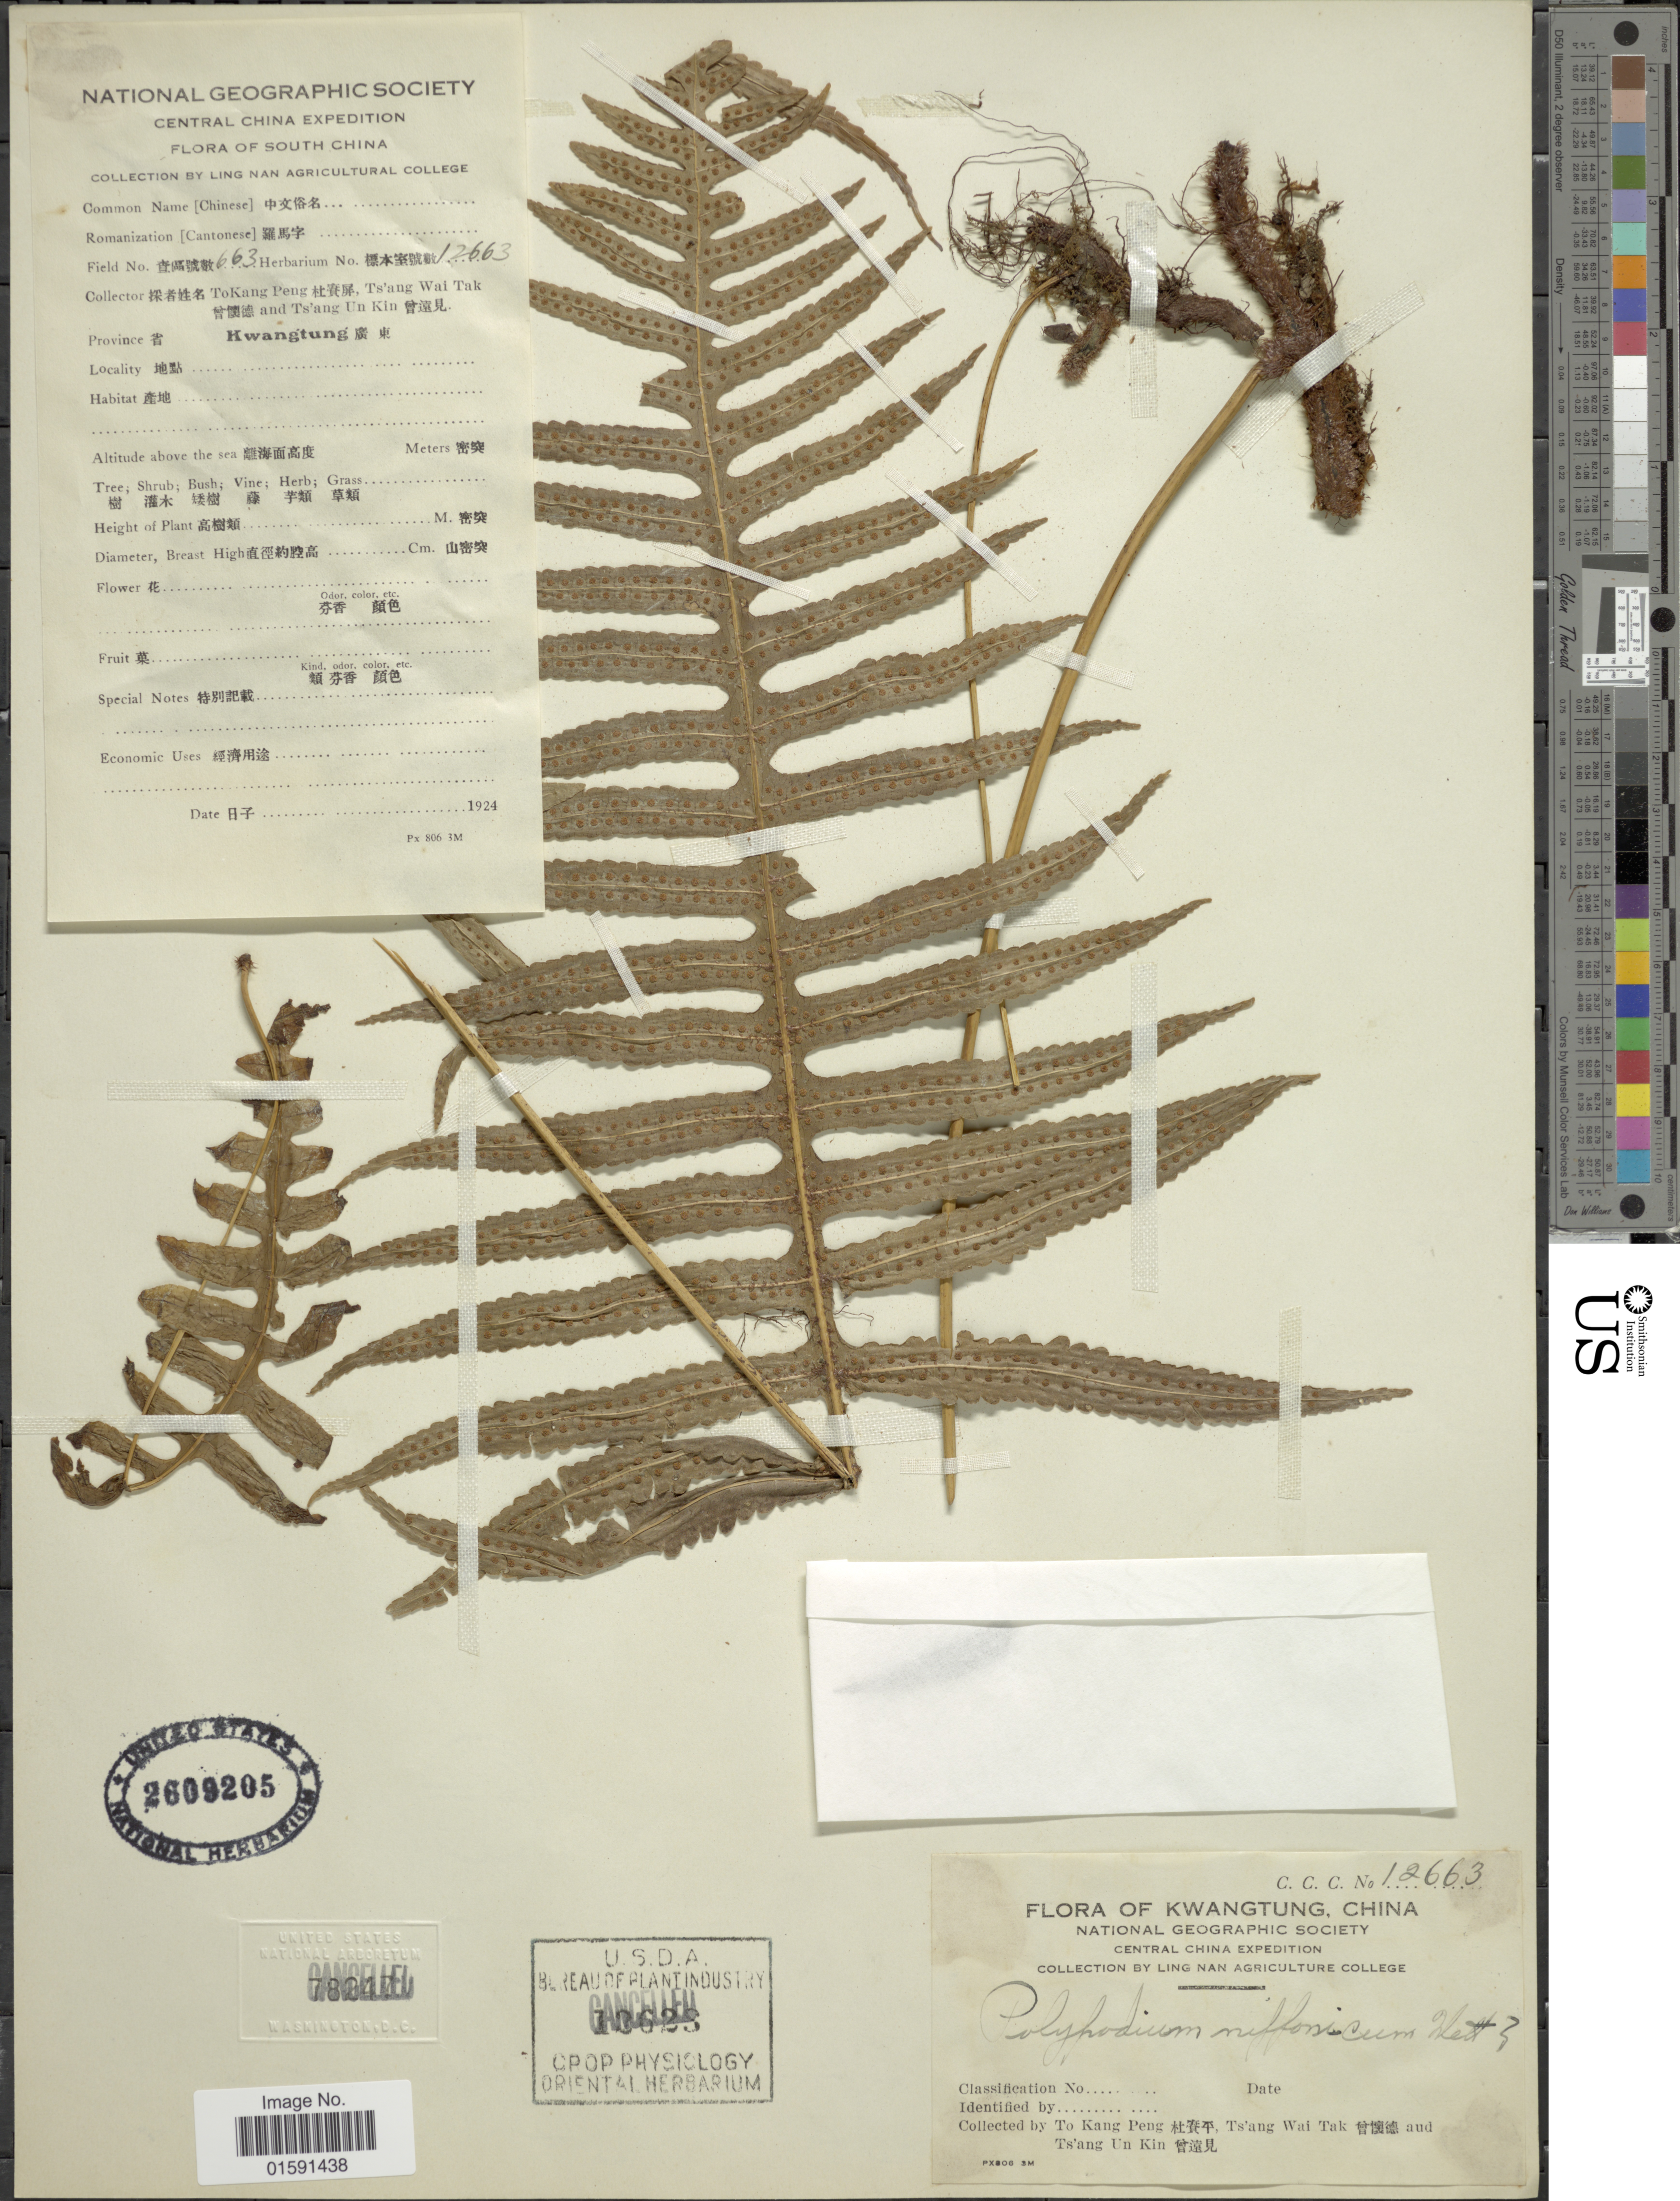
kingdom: Plantae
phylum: Tracheophyta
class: Polypodiopsida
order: Polypodiales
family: Polypodiaceae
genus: Selliguea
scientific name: Selliguea sp.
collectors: T. K. Peng, W. T. Tsang & U. K. Tsang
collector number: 663/12663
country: China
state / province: Guangdong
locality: Kwangtung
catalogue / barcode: US 2609205